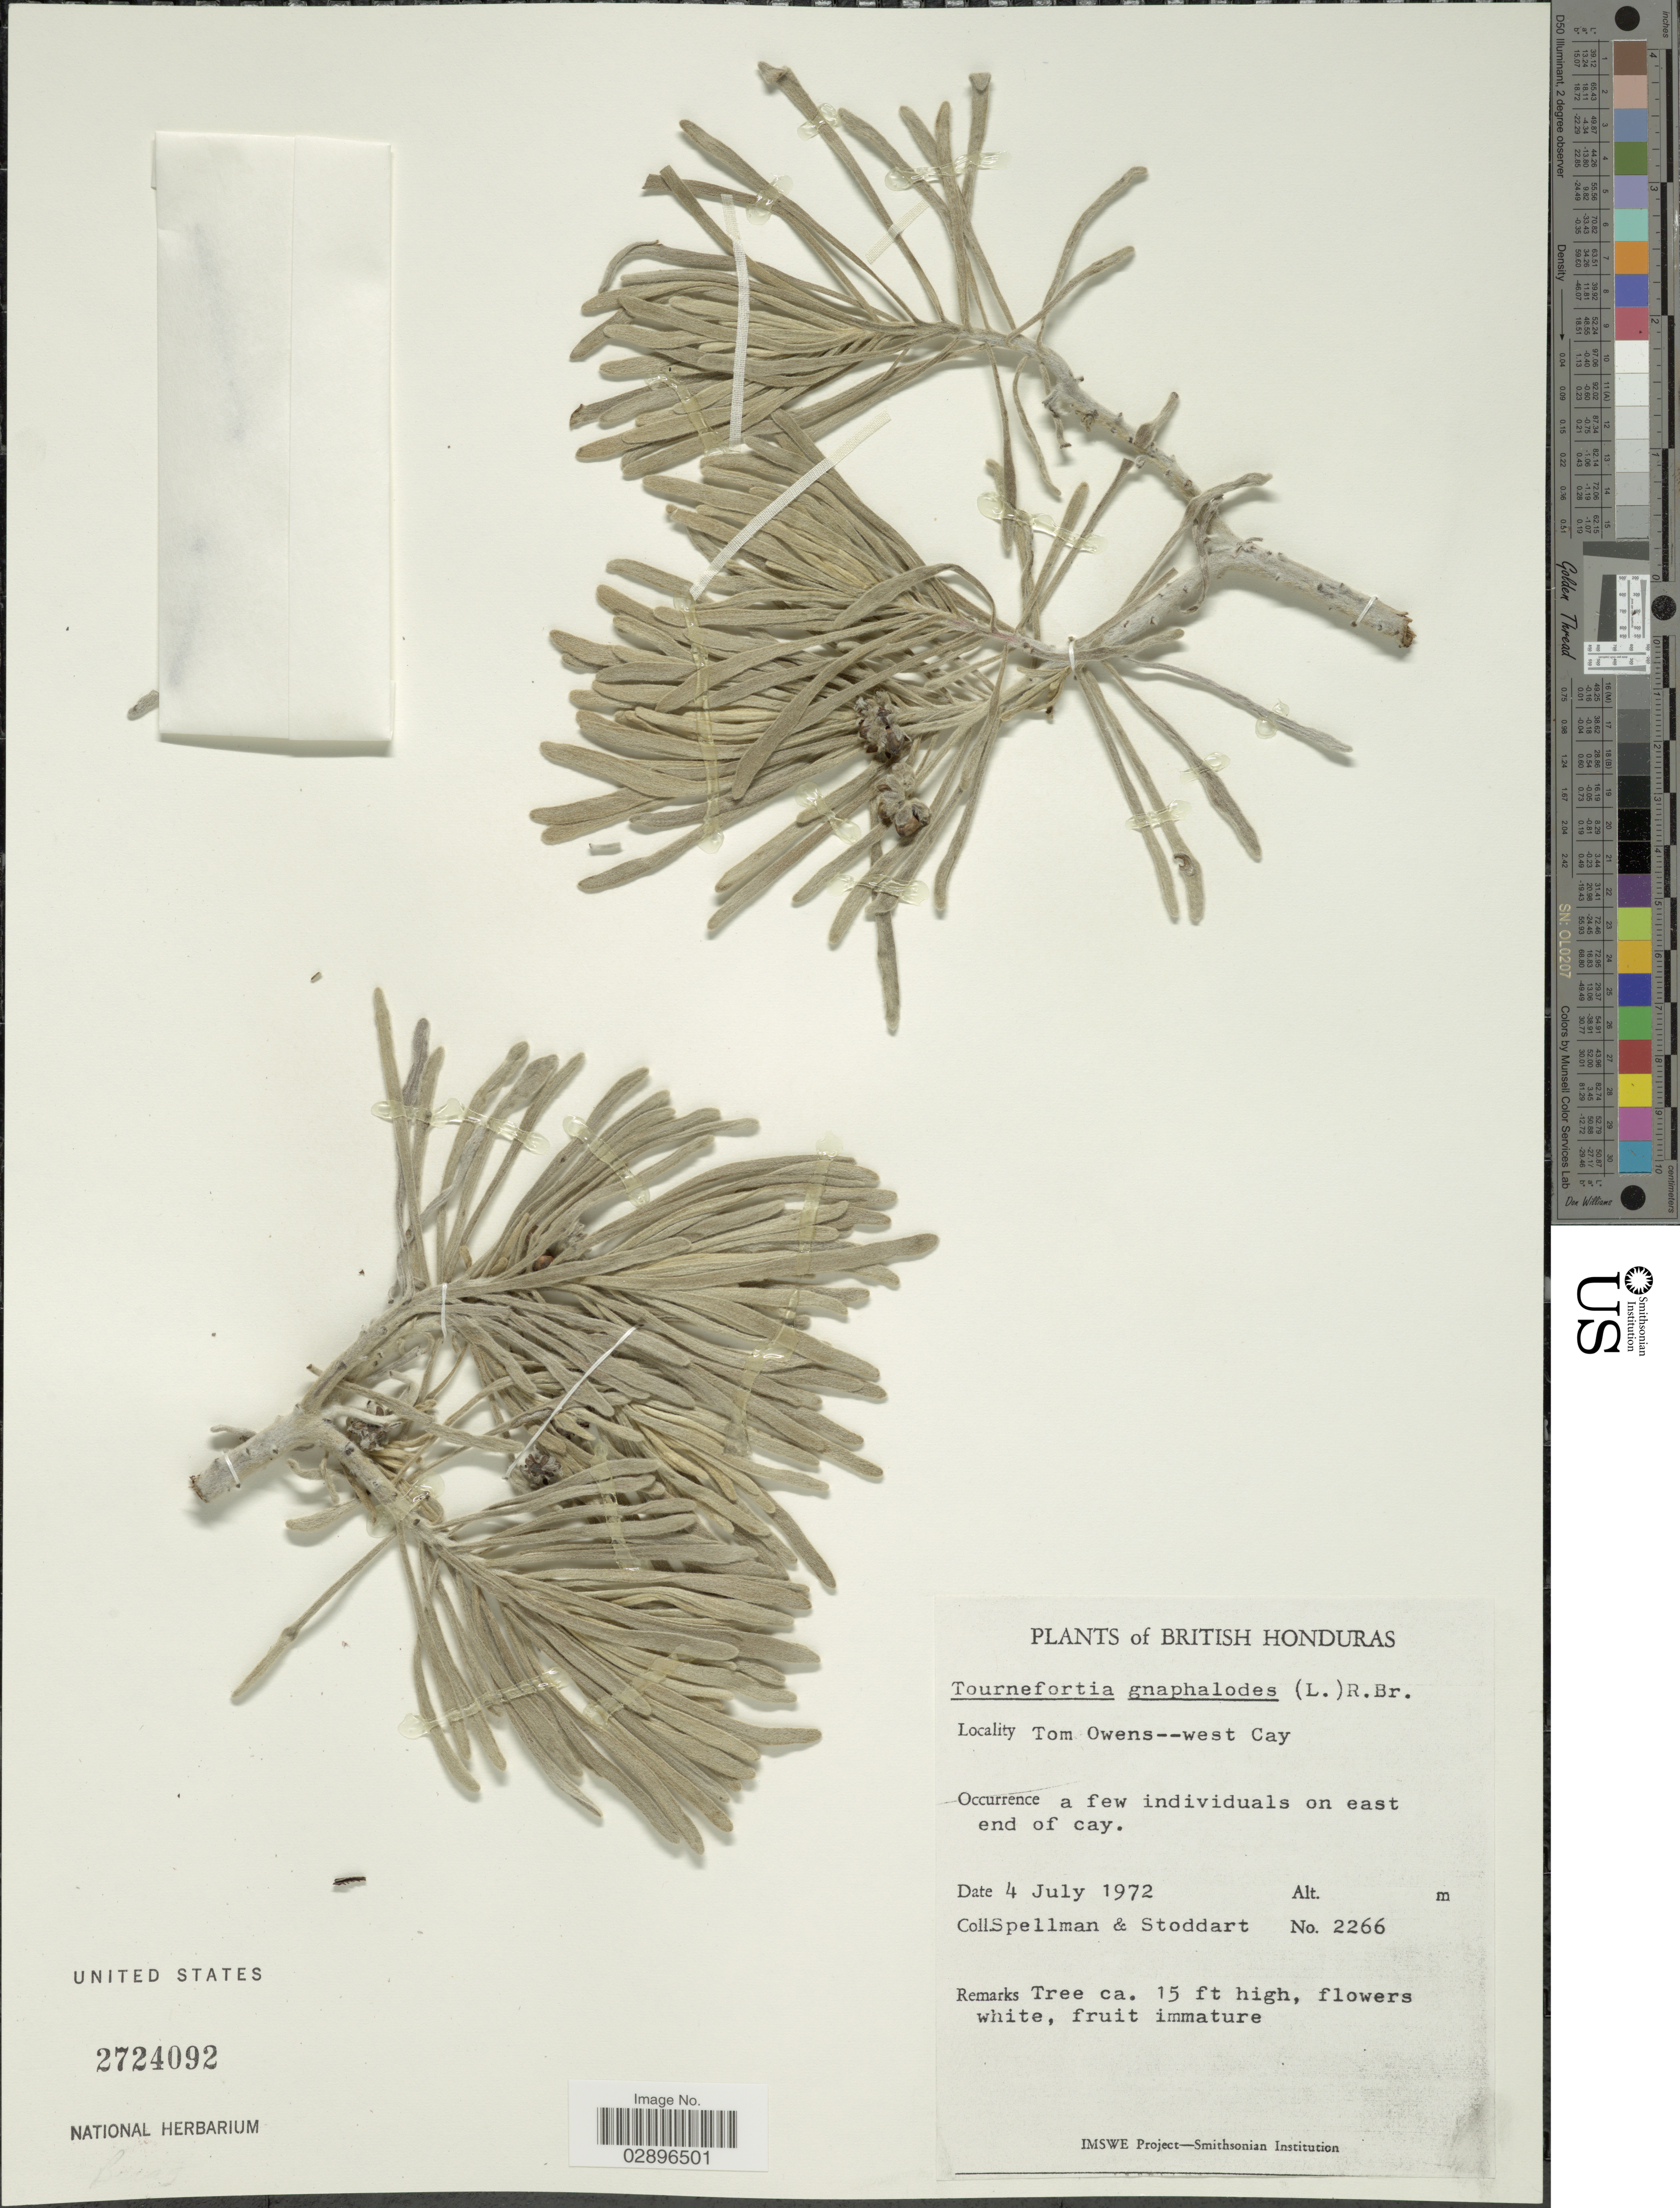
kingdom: Plantae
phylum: Tracheophyta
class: Magnoliopsida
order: Boraginales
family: Heliotropiaceae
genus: Tournefortia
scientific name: Tournefortia gnaphalodes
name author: (L.) R. Br.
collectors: Spellman, -- & -. Stoddart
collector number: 2266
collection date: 1972-07-04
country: Belize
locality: British Honduras. Tom Owens--west Cay.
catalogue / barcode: US 2724092